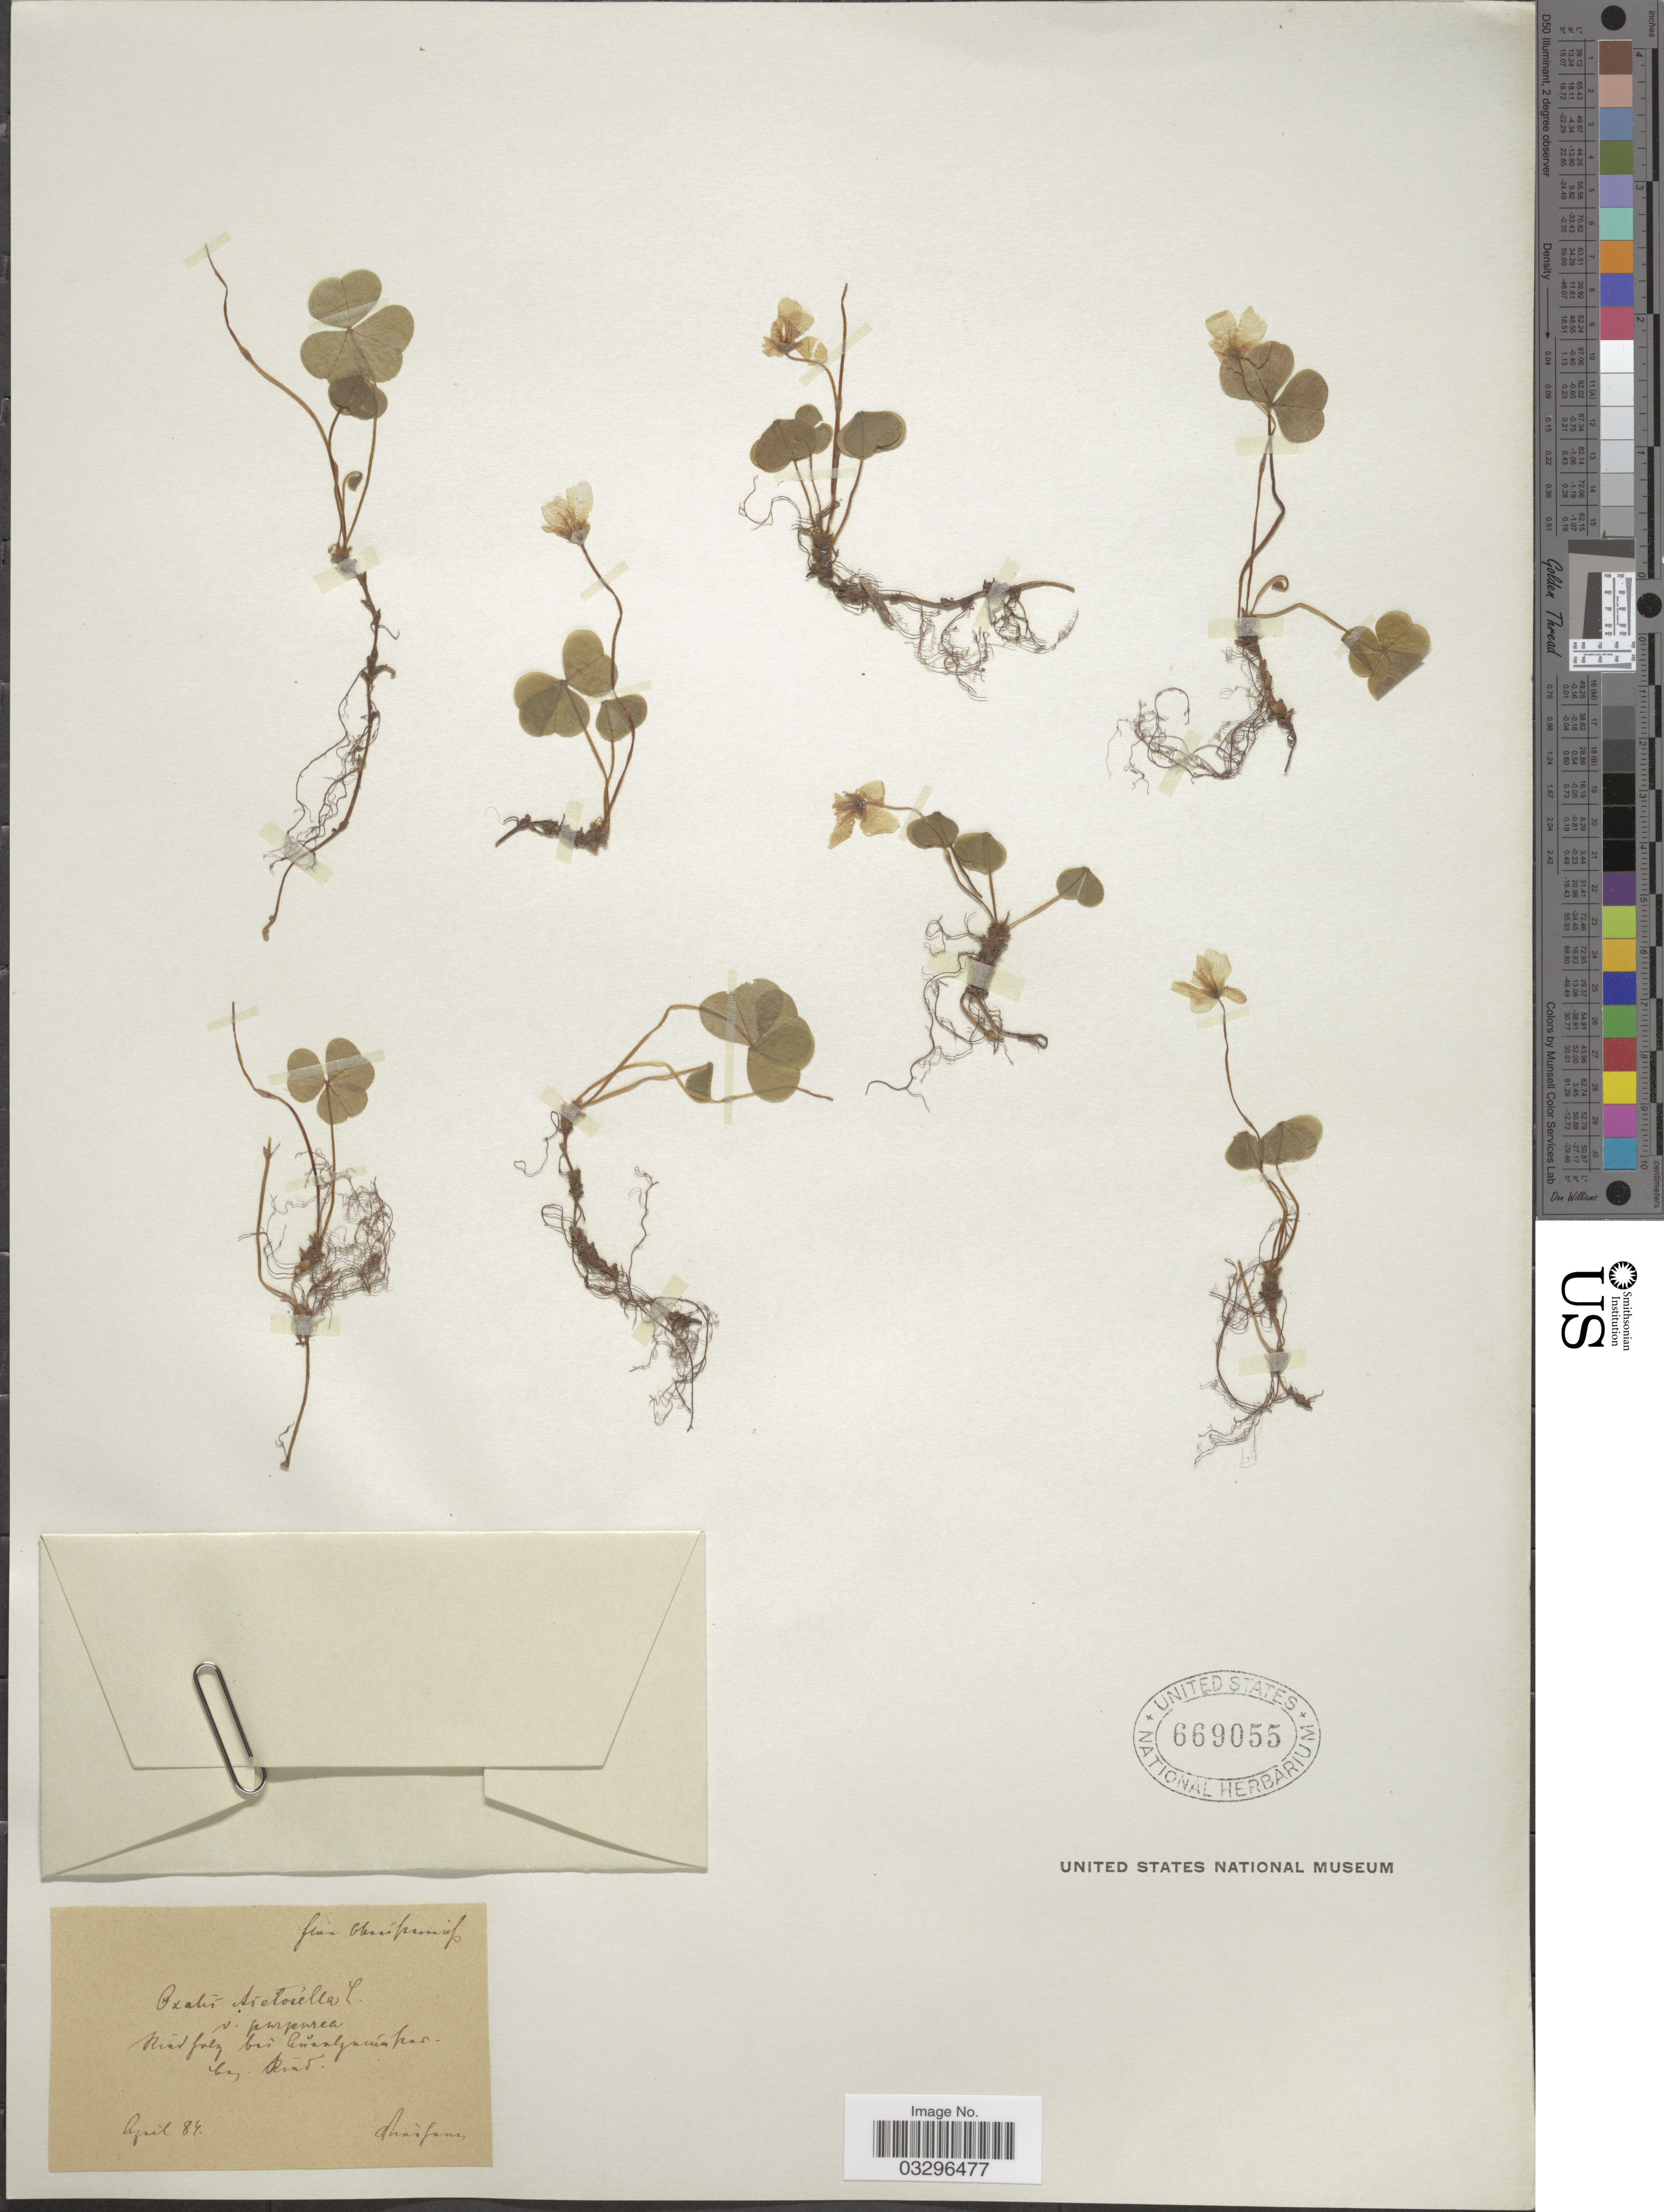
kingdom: Plantae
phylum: Tracheophyta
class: Magnoliopsida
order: Oxalidales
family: Oxalidaceae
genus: Oxalis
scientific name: Oxalis acetosella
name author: L.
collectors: F. Vierhapper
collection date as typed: Transcribed d/m/y: /4/84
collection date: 1884-04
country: Austria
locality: Flora Oberösterreich, Riedholz bei Aurolzmünster, Bez. Ried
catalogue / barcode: US 669055